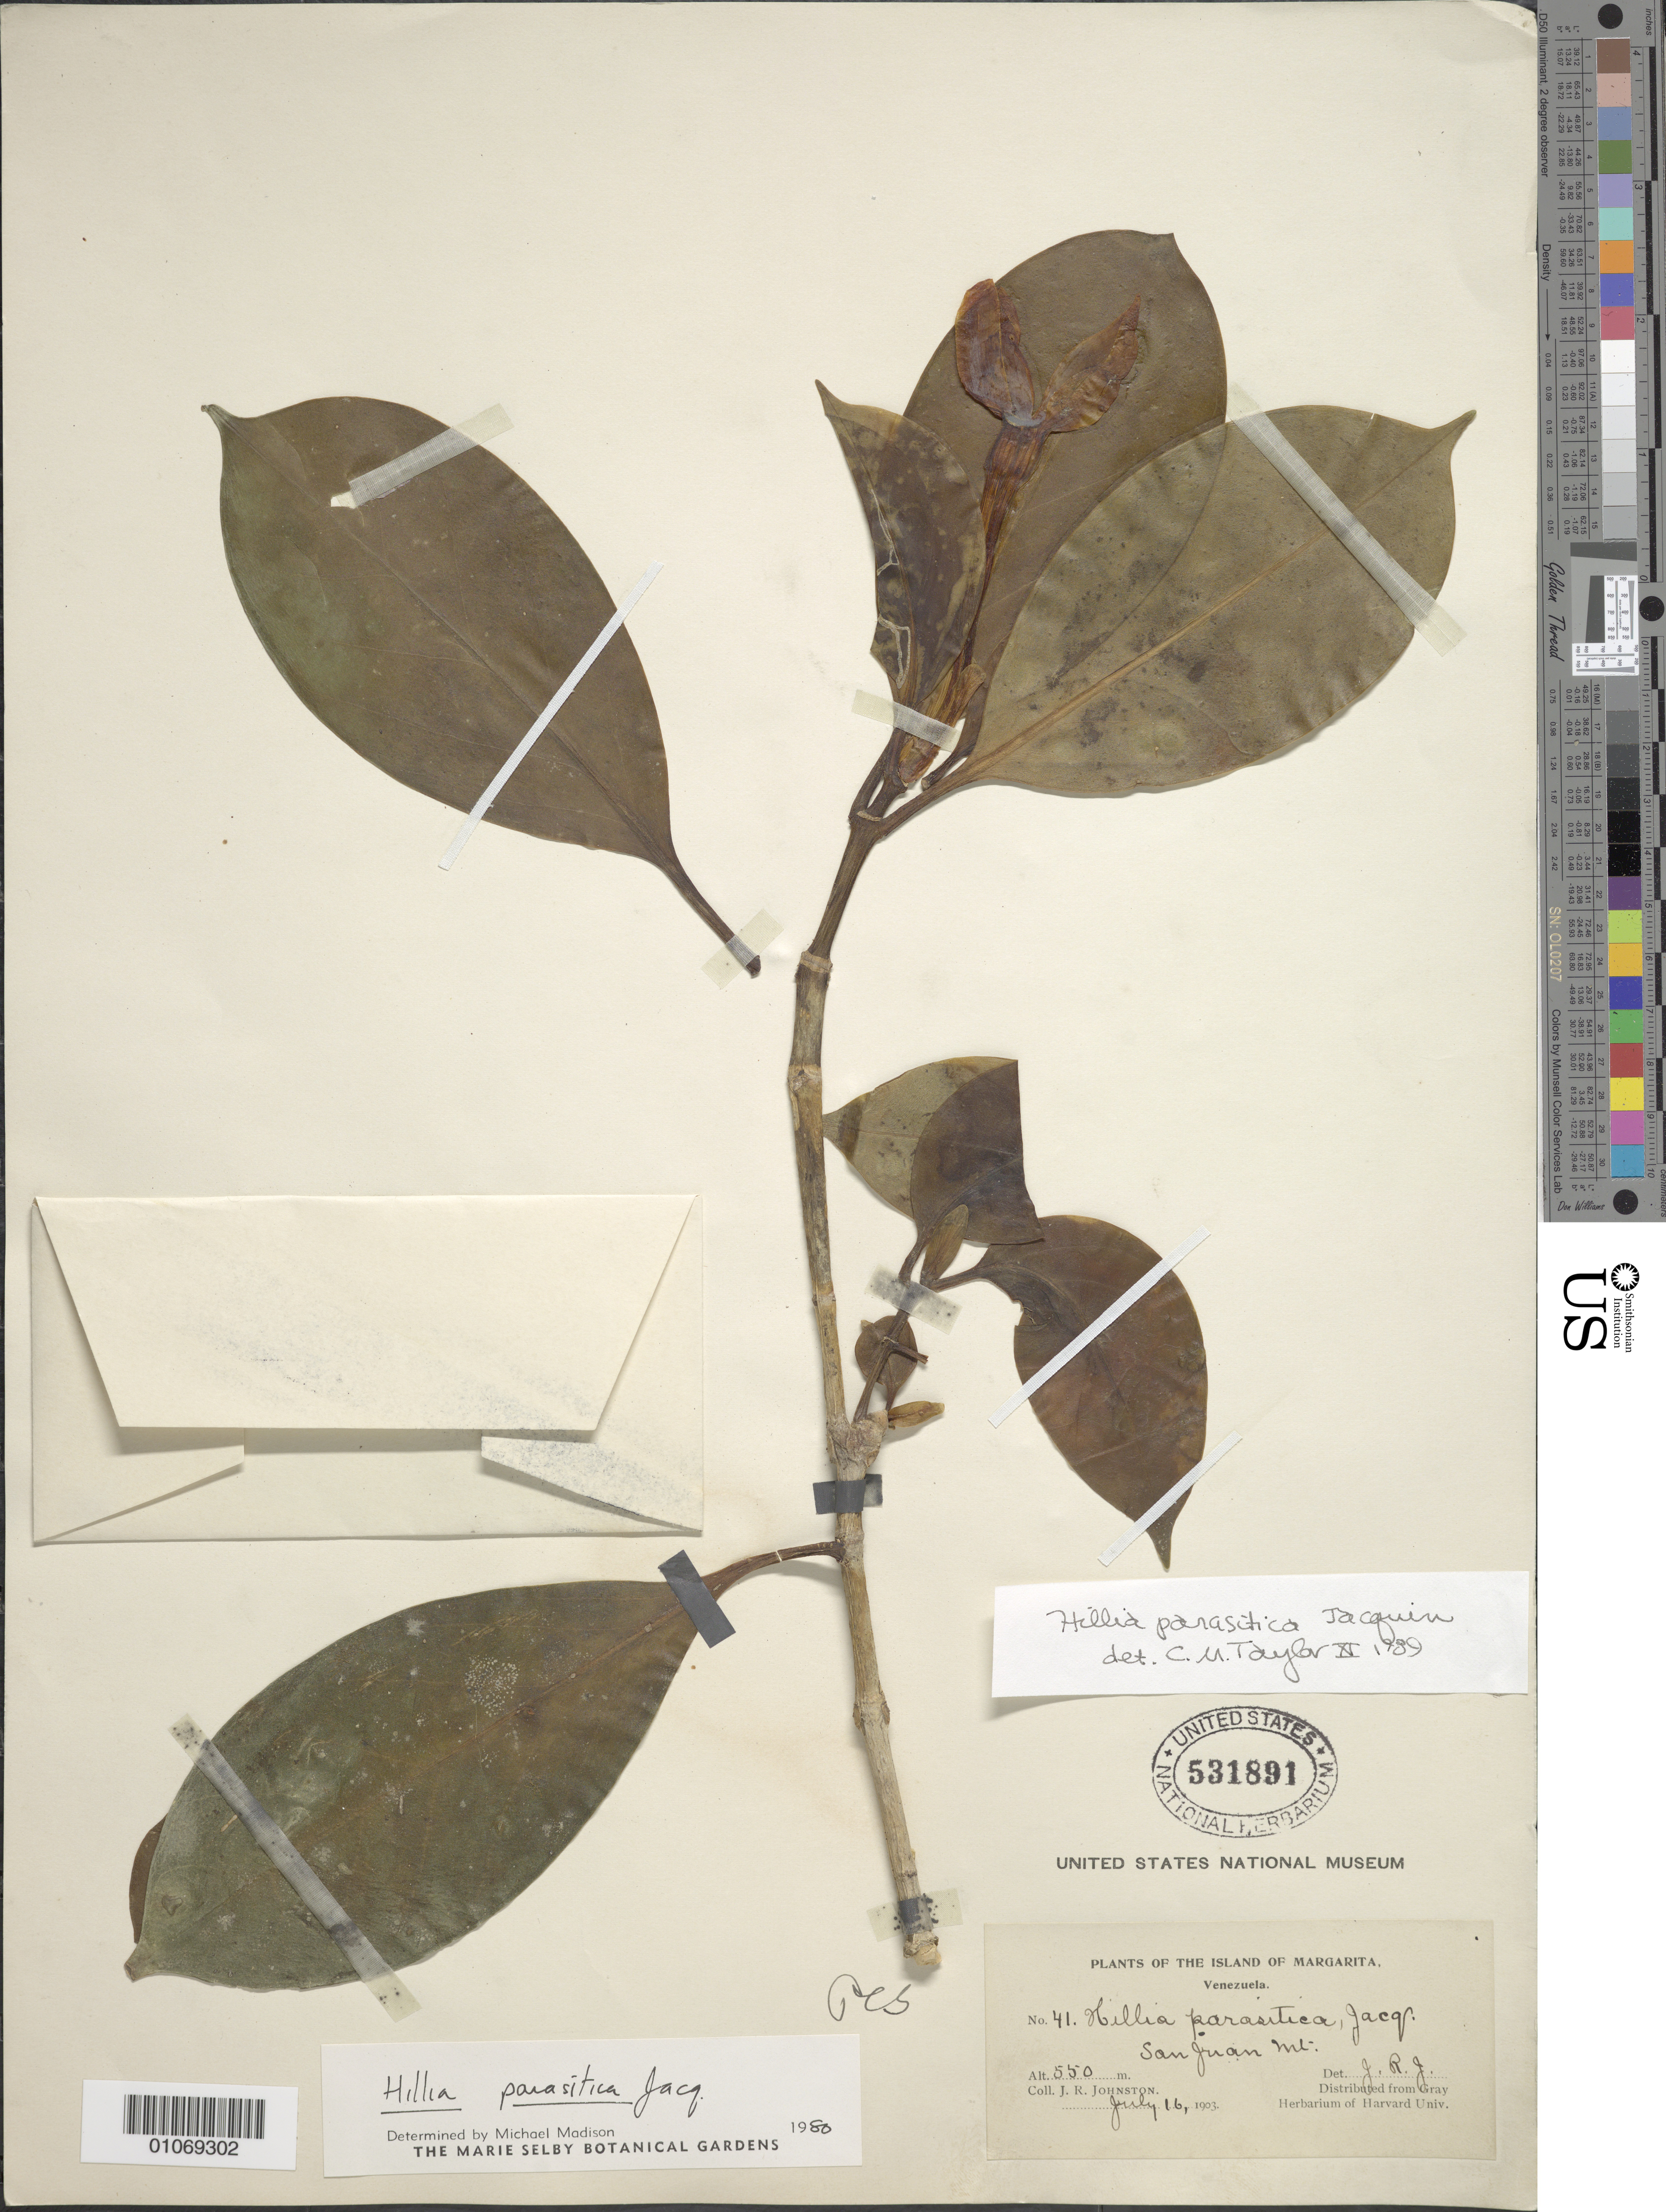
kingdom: Plantae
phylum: Tracheophyta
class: Magnoliopsida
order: Gentianales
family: Rubiaceae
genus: Hillia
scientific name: Hillia parasitica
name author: Jacq.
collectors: J. Johnston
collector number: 41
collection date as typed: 16 Jul 1903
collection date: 1903-07-16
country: Venezuela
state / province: Nueva Esparta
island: Margarita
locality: San Juan Mountain.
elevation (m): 550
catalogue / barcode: US 531891